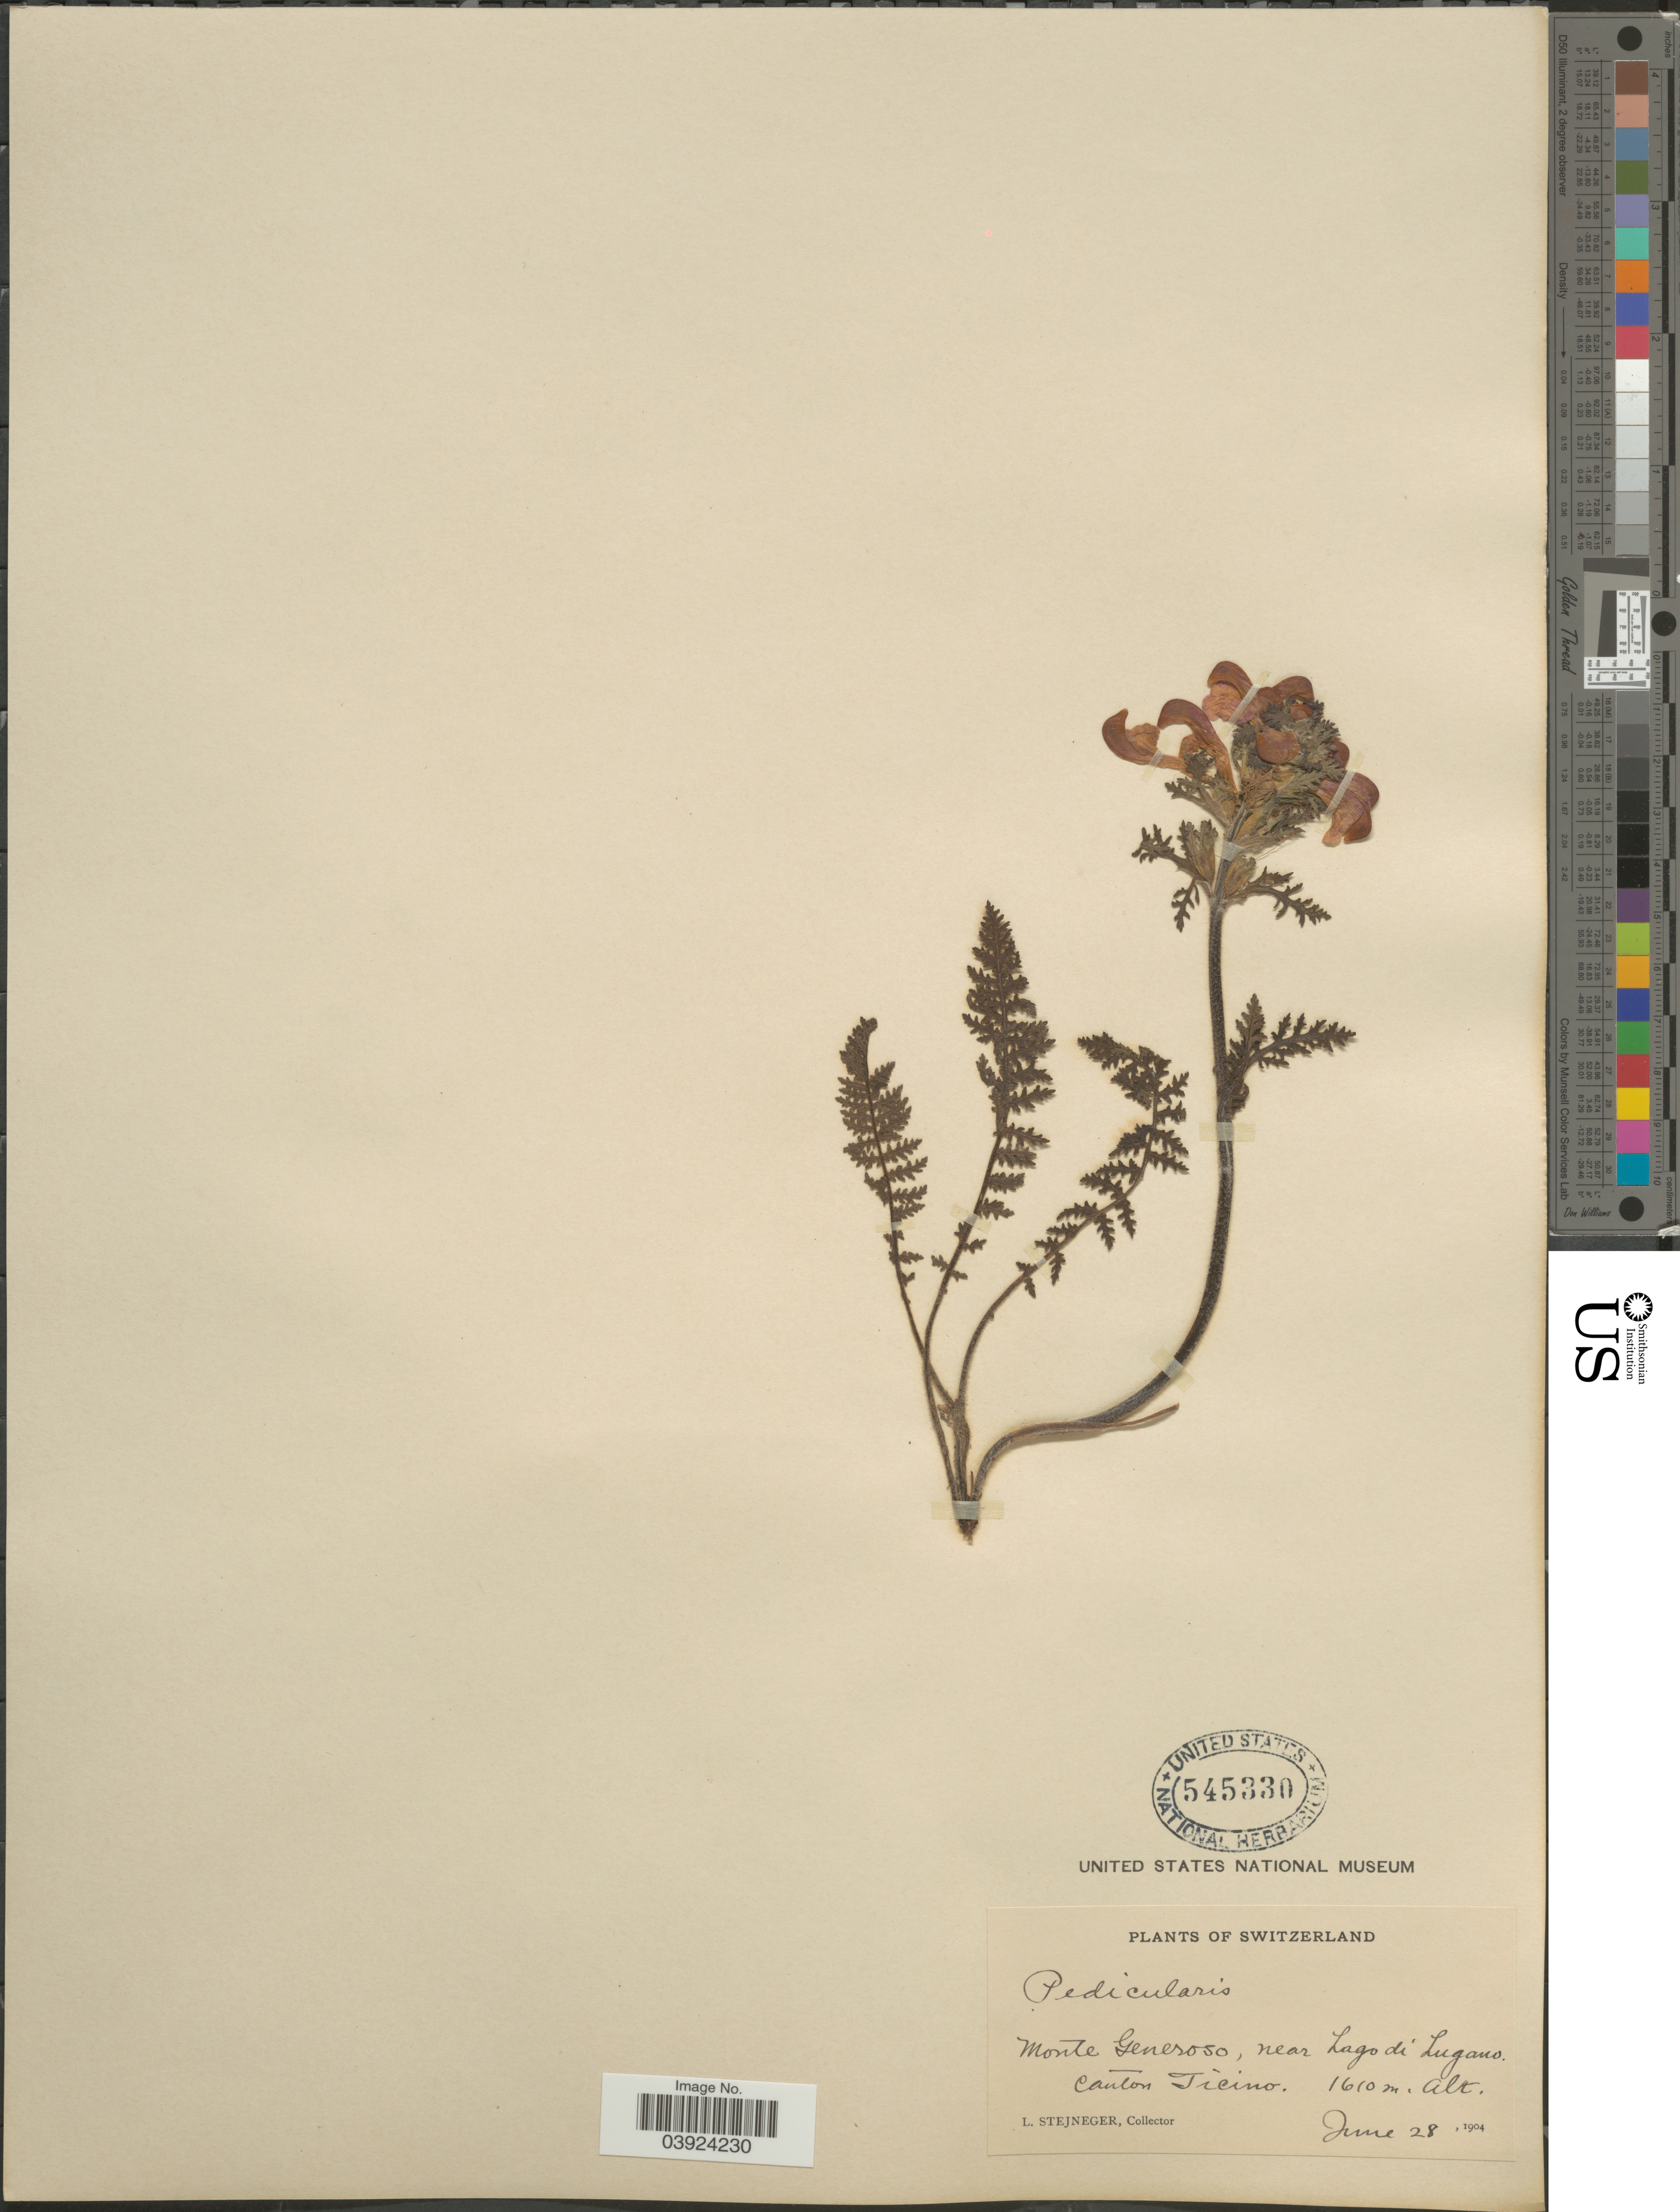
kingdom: Plantae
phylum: Tracheophyta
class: Magnoliopsida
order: Lamiales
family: Orobanchaceae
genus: Pedicularis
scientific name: Pedicularis sp.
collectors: L. Stejneger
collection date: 1904-06-28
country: Switzerland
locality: Monte Generoso, near Lago di Lugano. Canton Ticino.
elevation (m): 1610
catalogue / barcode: US 545330